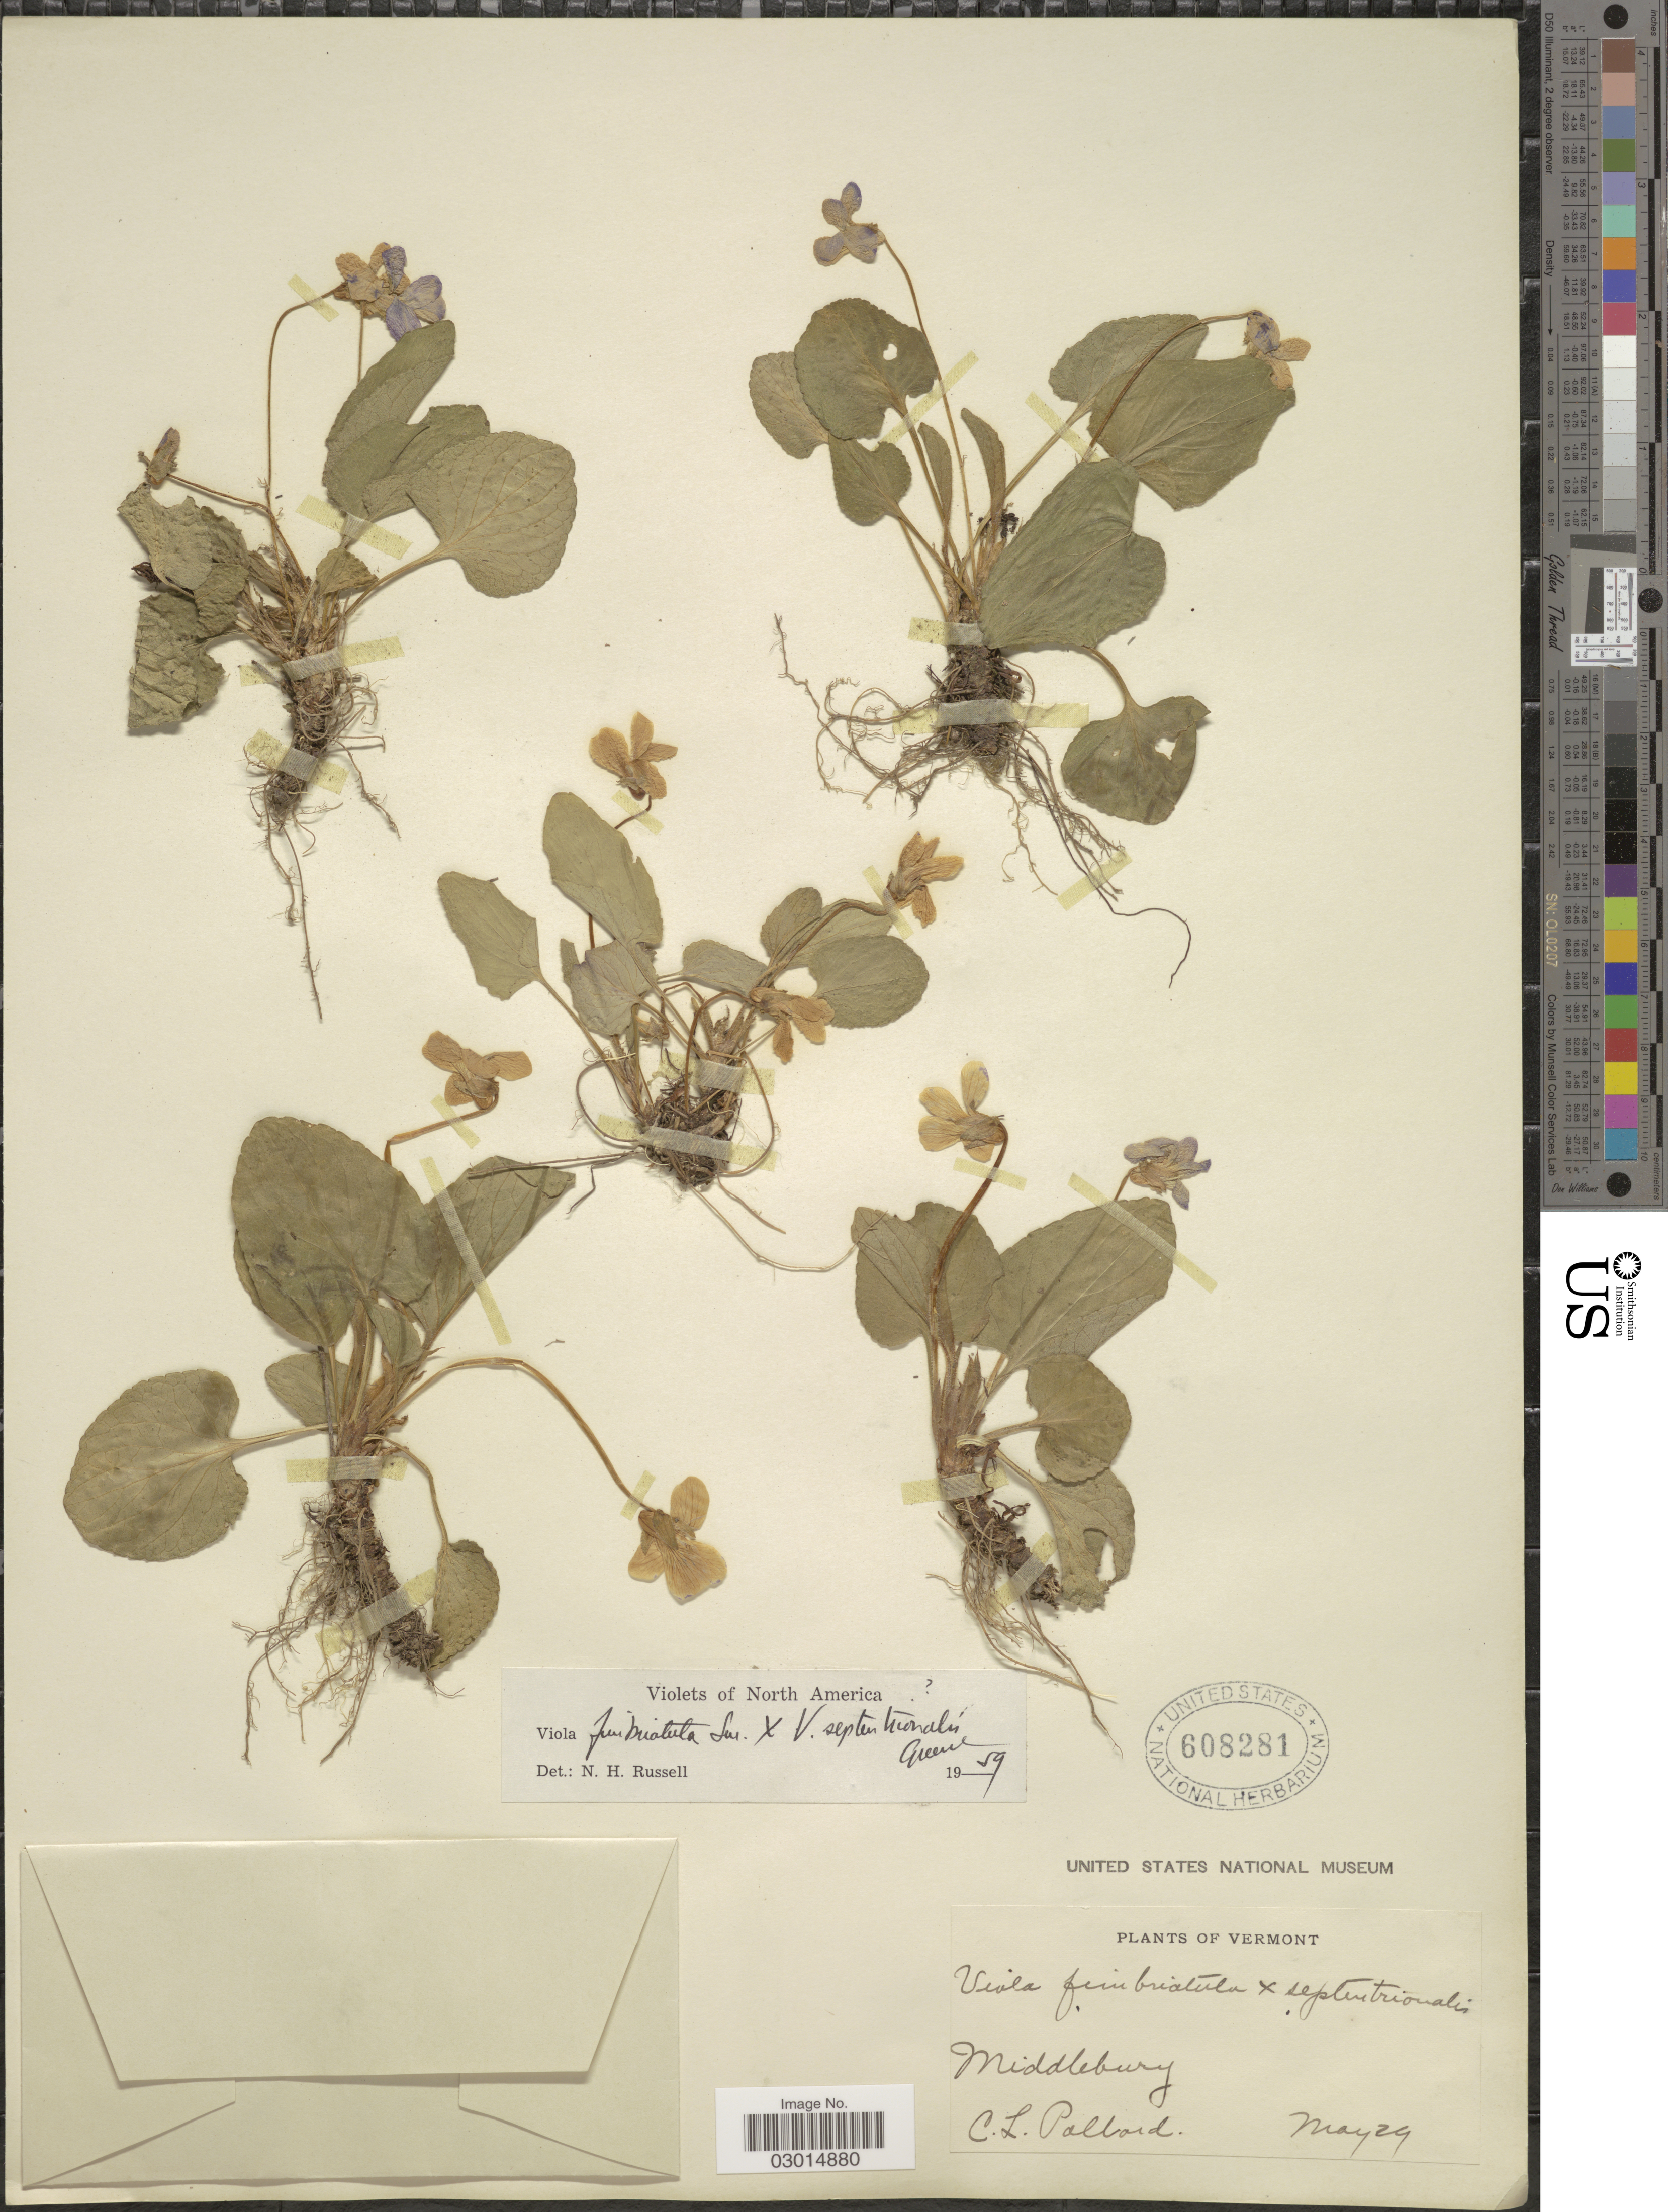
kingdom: Plantae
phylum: Tracheophyta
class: Magnoliopsida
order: Malpighiales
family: Violaceae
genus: Viola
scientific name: Viola fimbriatula x V. septentrionalis Greene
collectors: C. L. Pollard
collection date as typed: Transcribed d/m/y: /5/29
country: United States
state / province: Vermont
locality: Middleburg.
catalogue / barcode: US 608281